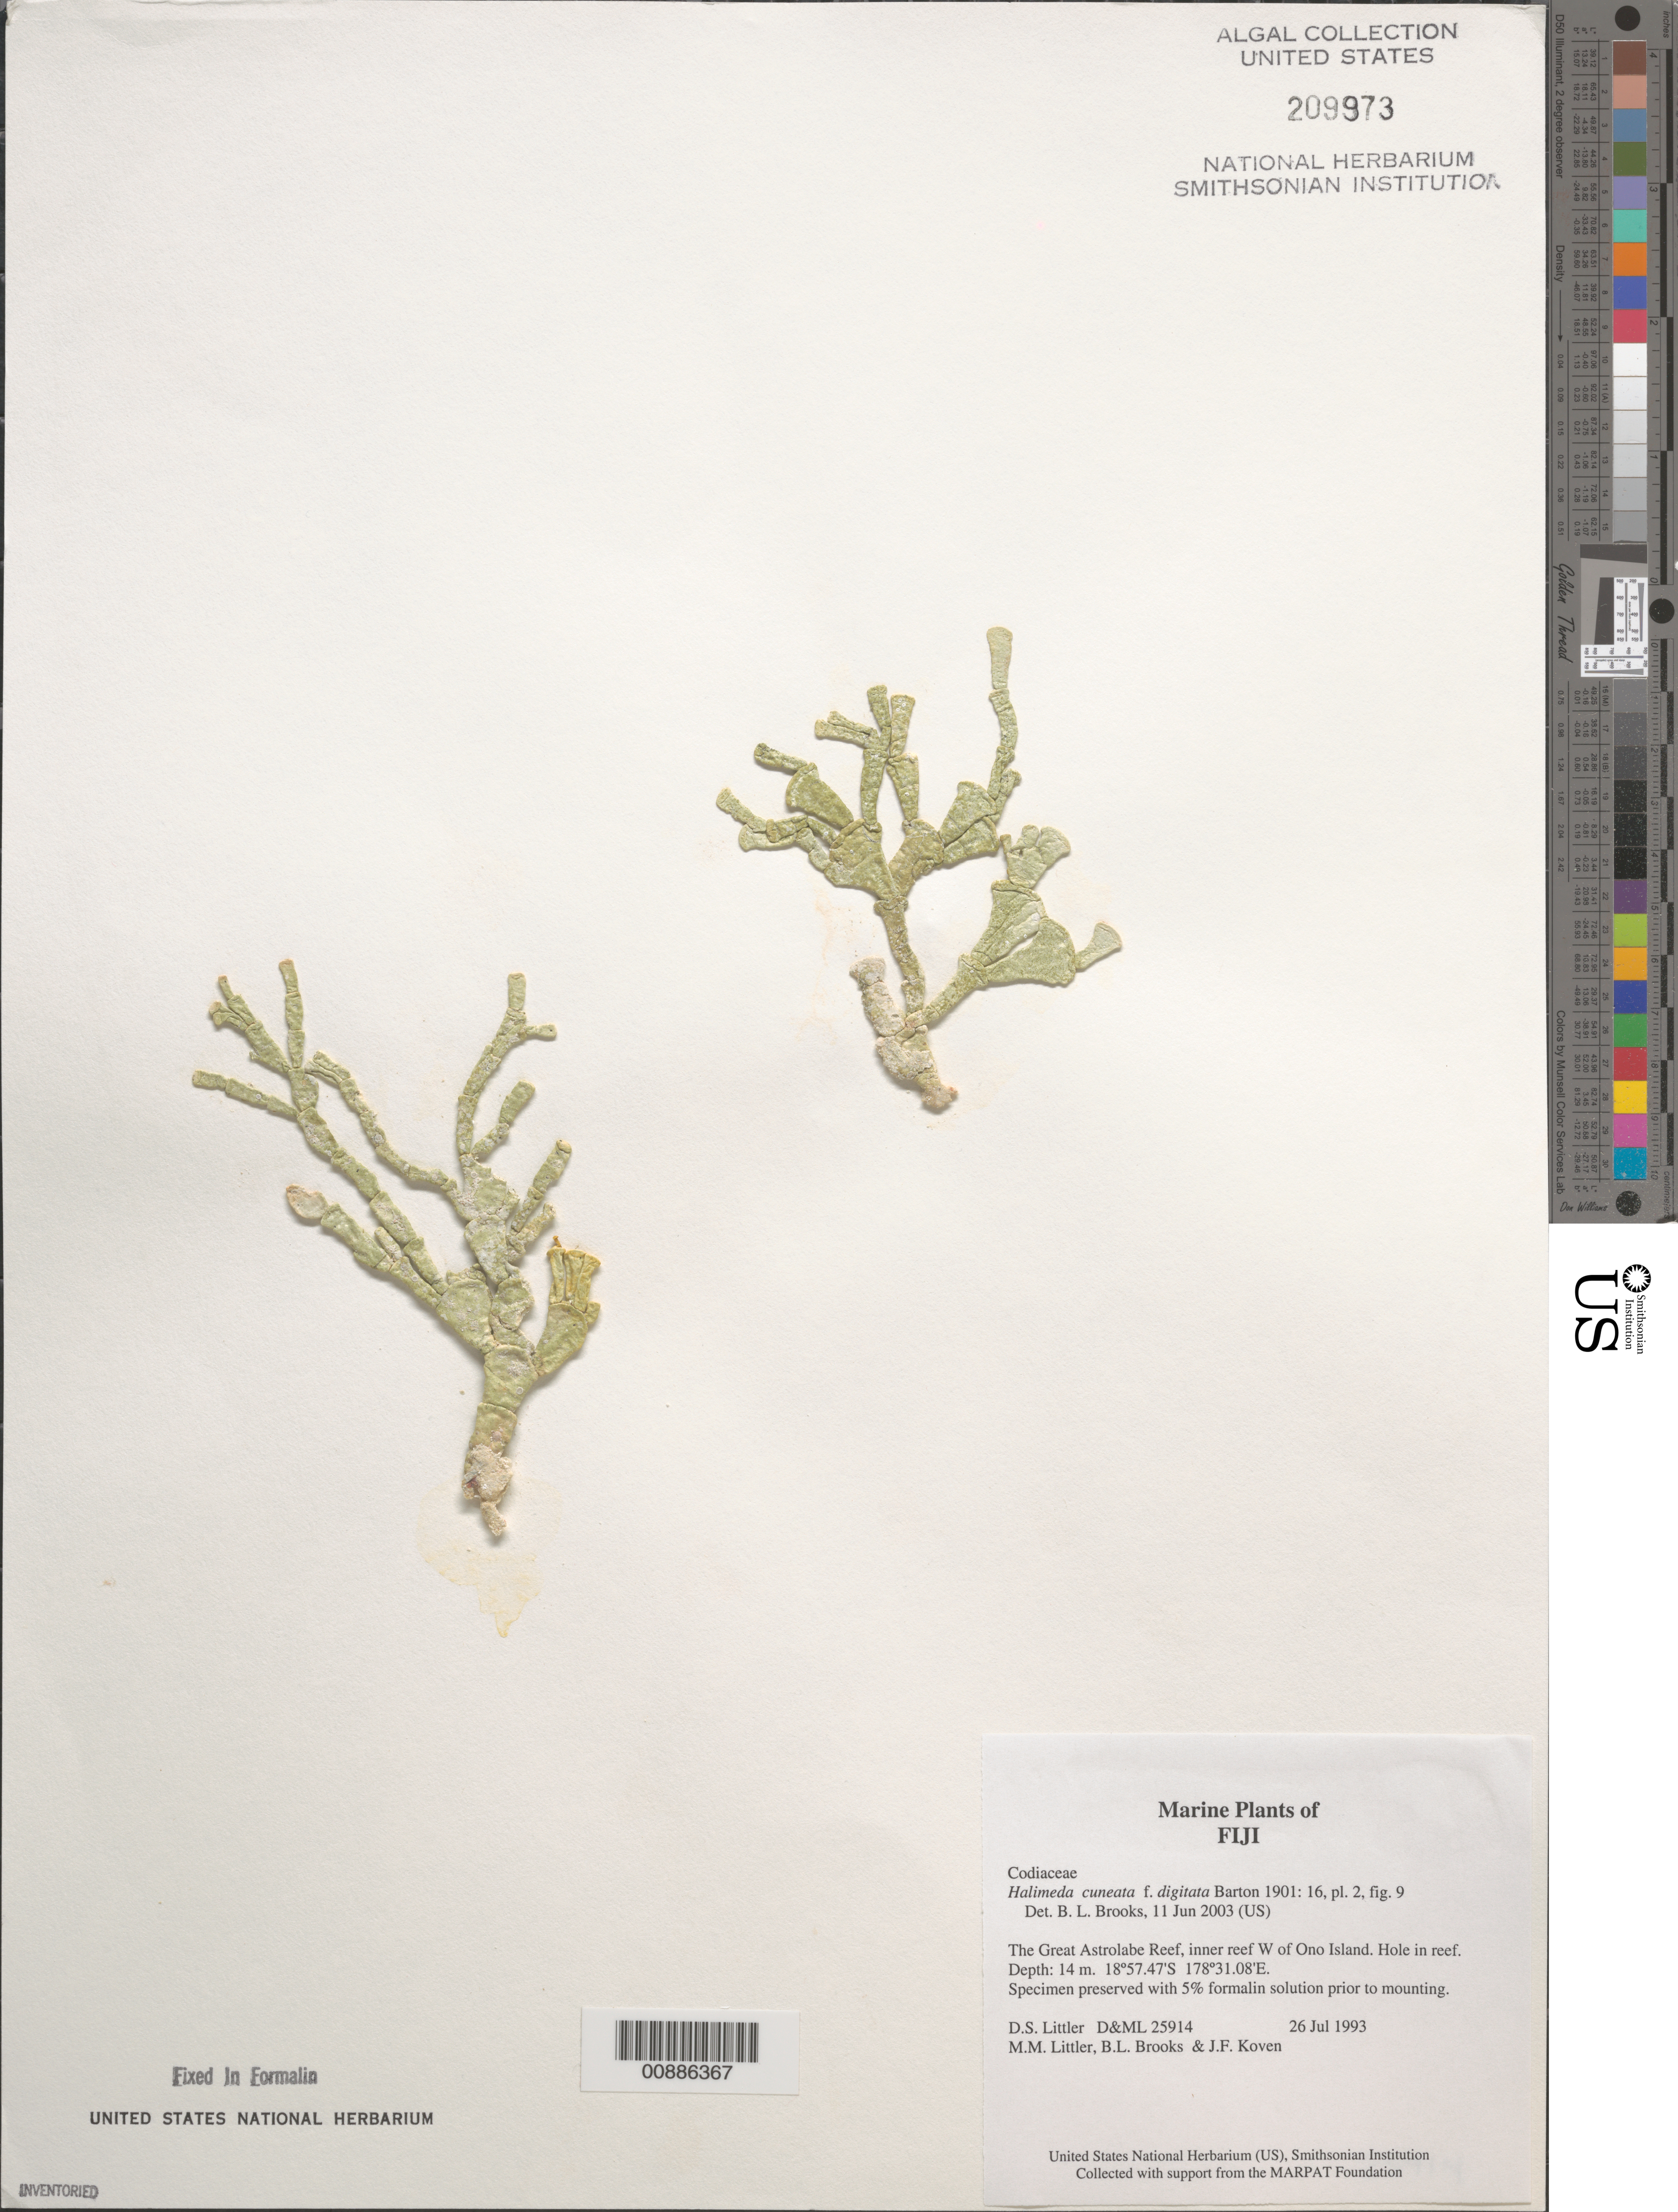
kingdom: Plantae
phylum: Chlorophyta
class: Ulvophyceae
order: Bryopsidales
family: Halimedaceae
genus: Halimeda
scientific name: Halimeda cuneata f. digitata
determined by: Brooks, B. L., (BOT), Smithsonian Institution - National Museum of Natural History (UNITED STATES)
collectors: D. S. Littler, M. M. Littler, B. Brooks & J. Koven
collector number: D&ML 25914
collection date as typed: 26 Jul 1993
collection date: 1993-07-26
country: Fiji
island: Ono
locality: Great Astrolabe Reef, inner reef west of island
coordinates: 18 57.47'S, 178 31.08'E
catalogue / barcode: US 209973